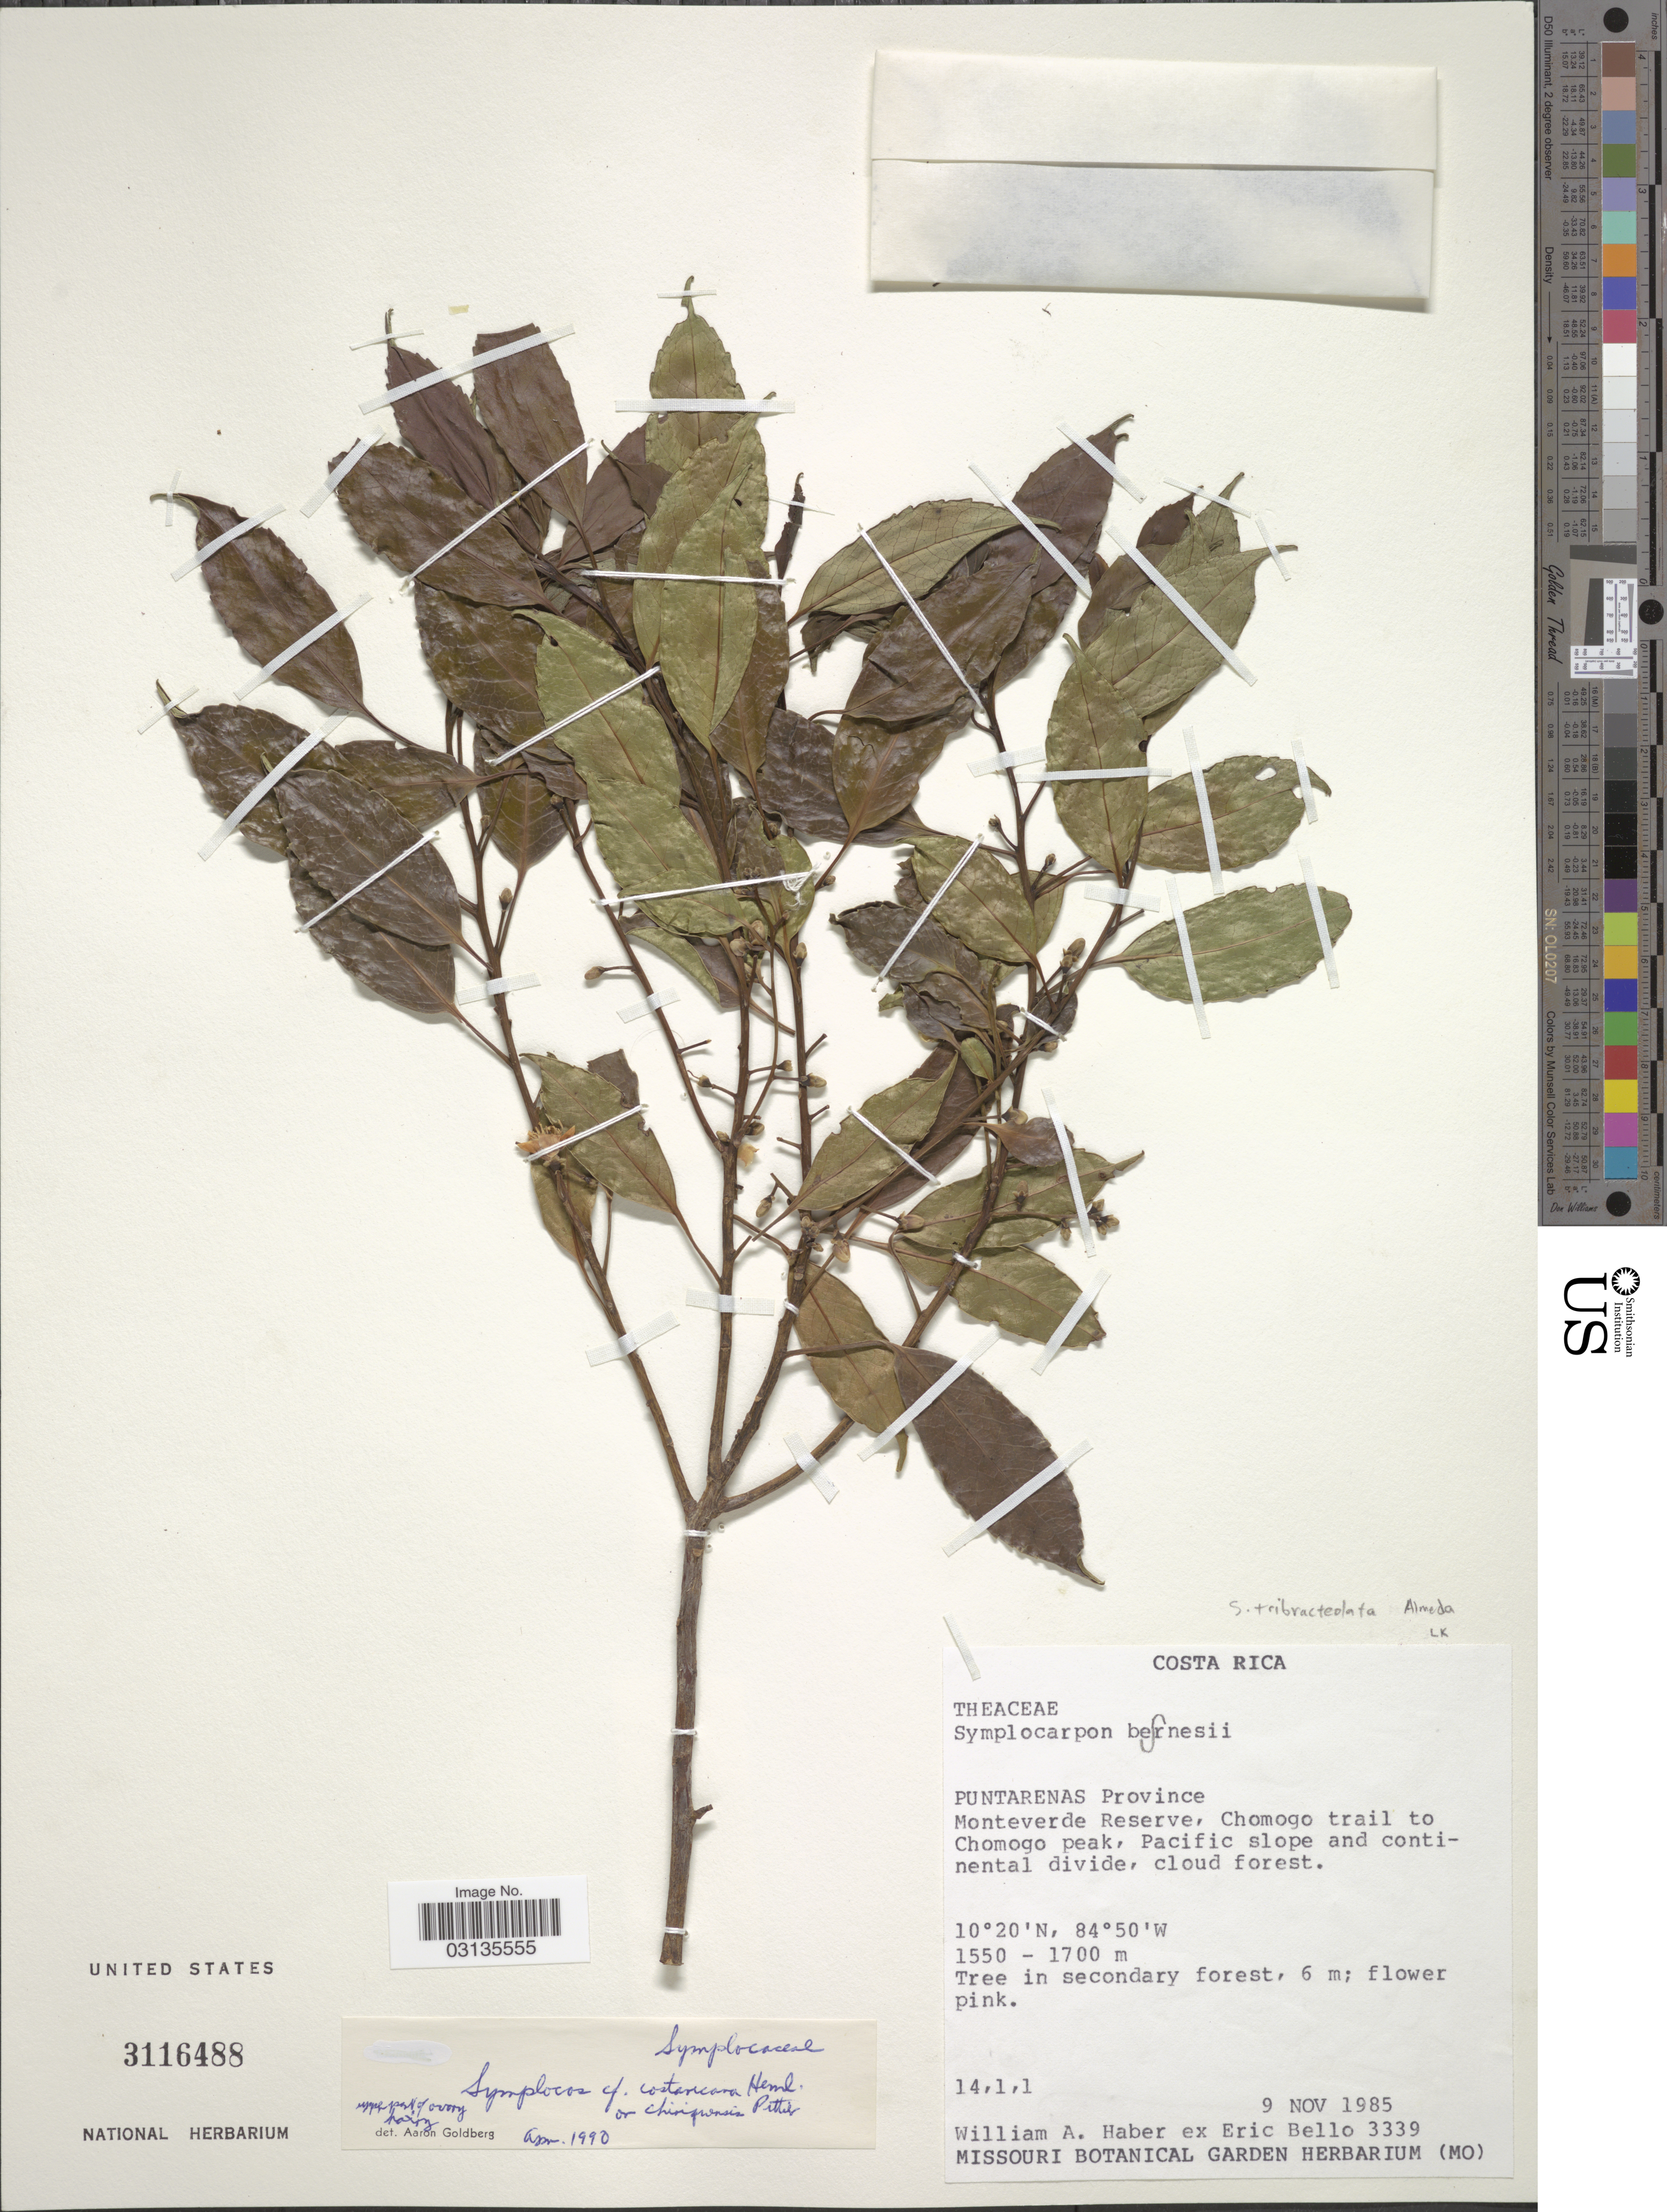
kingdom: Plantae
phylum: Tracheophyta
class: Magnoliopsida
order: Ericales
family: Symplocaceae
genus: Symplocos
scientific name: Symplocos tribracteolata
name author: Almeda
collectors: W. A. Haber & E. Bello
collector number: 3339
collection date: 1985-11-09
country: Costa Rica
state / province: Puntarenas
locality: Monteverde Reserve, Chomogo trail to Chomogo peak, Pacific slope and continental divide.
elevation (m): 1550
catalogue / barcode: US 3116488